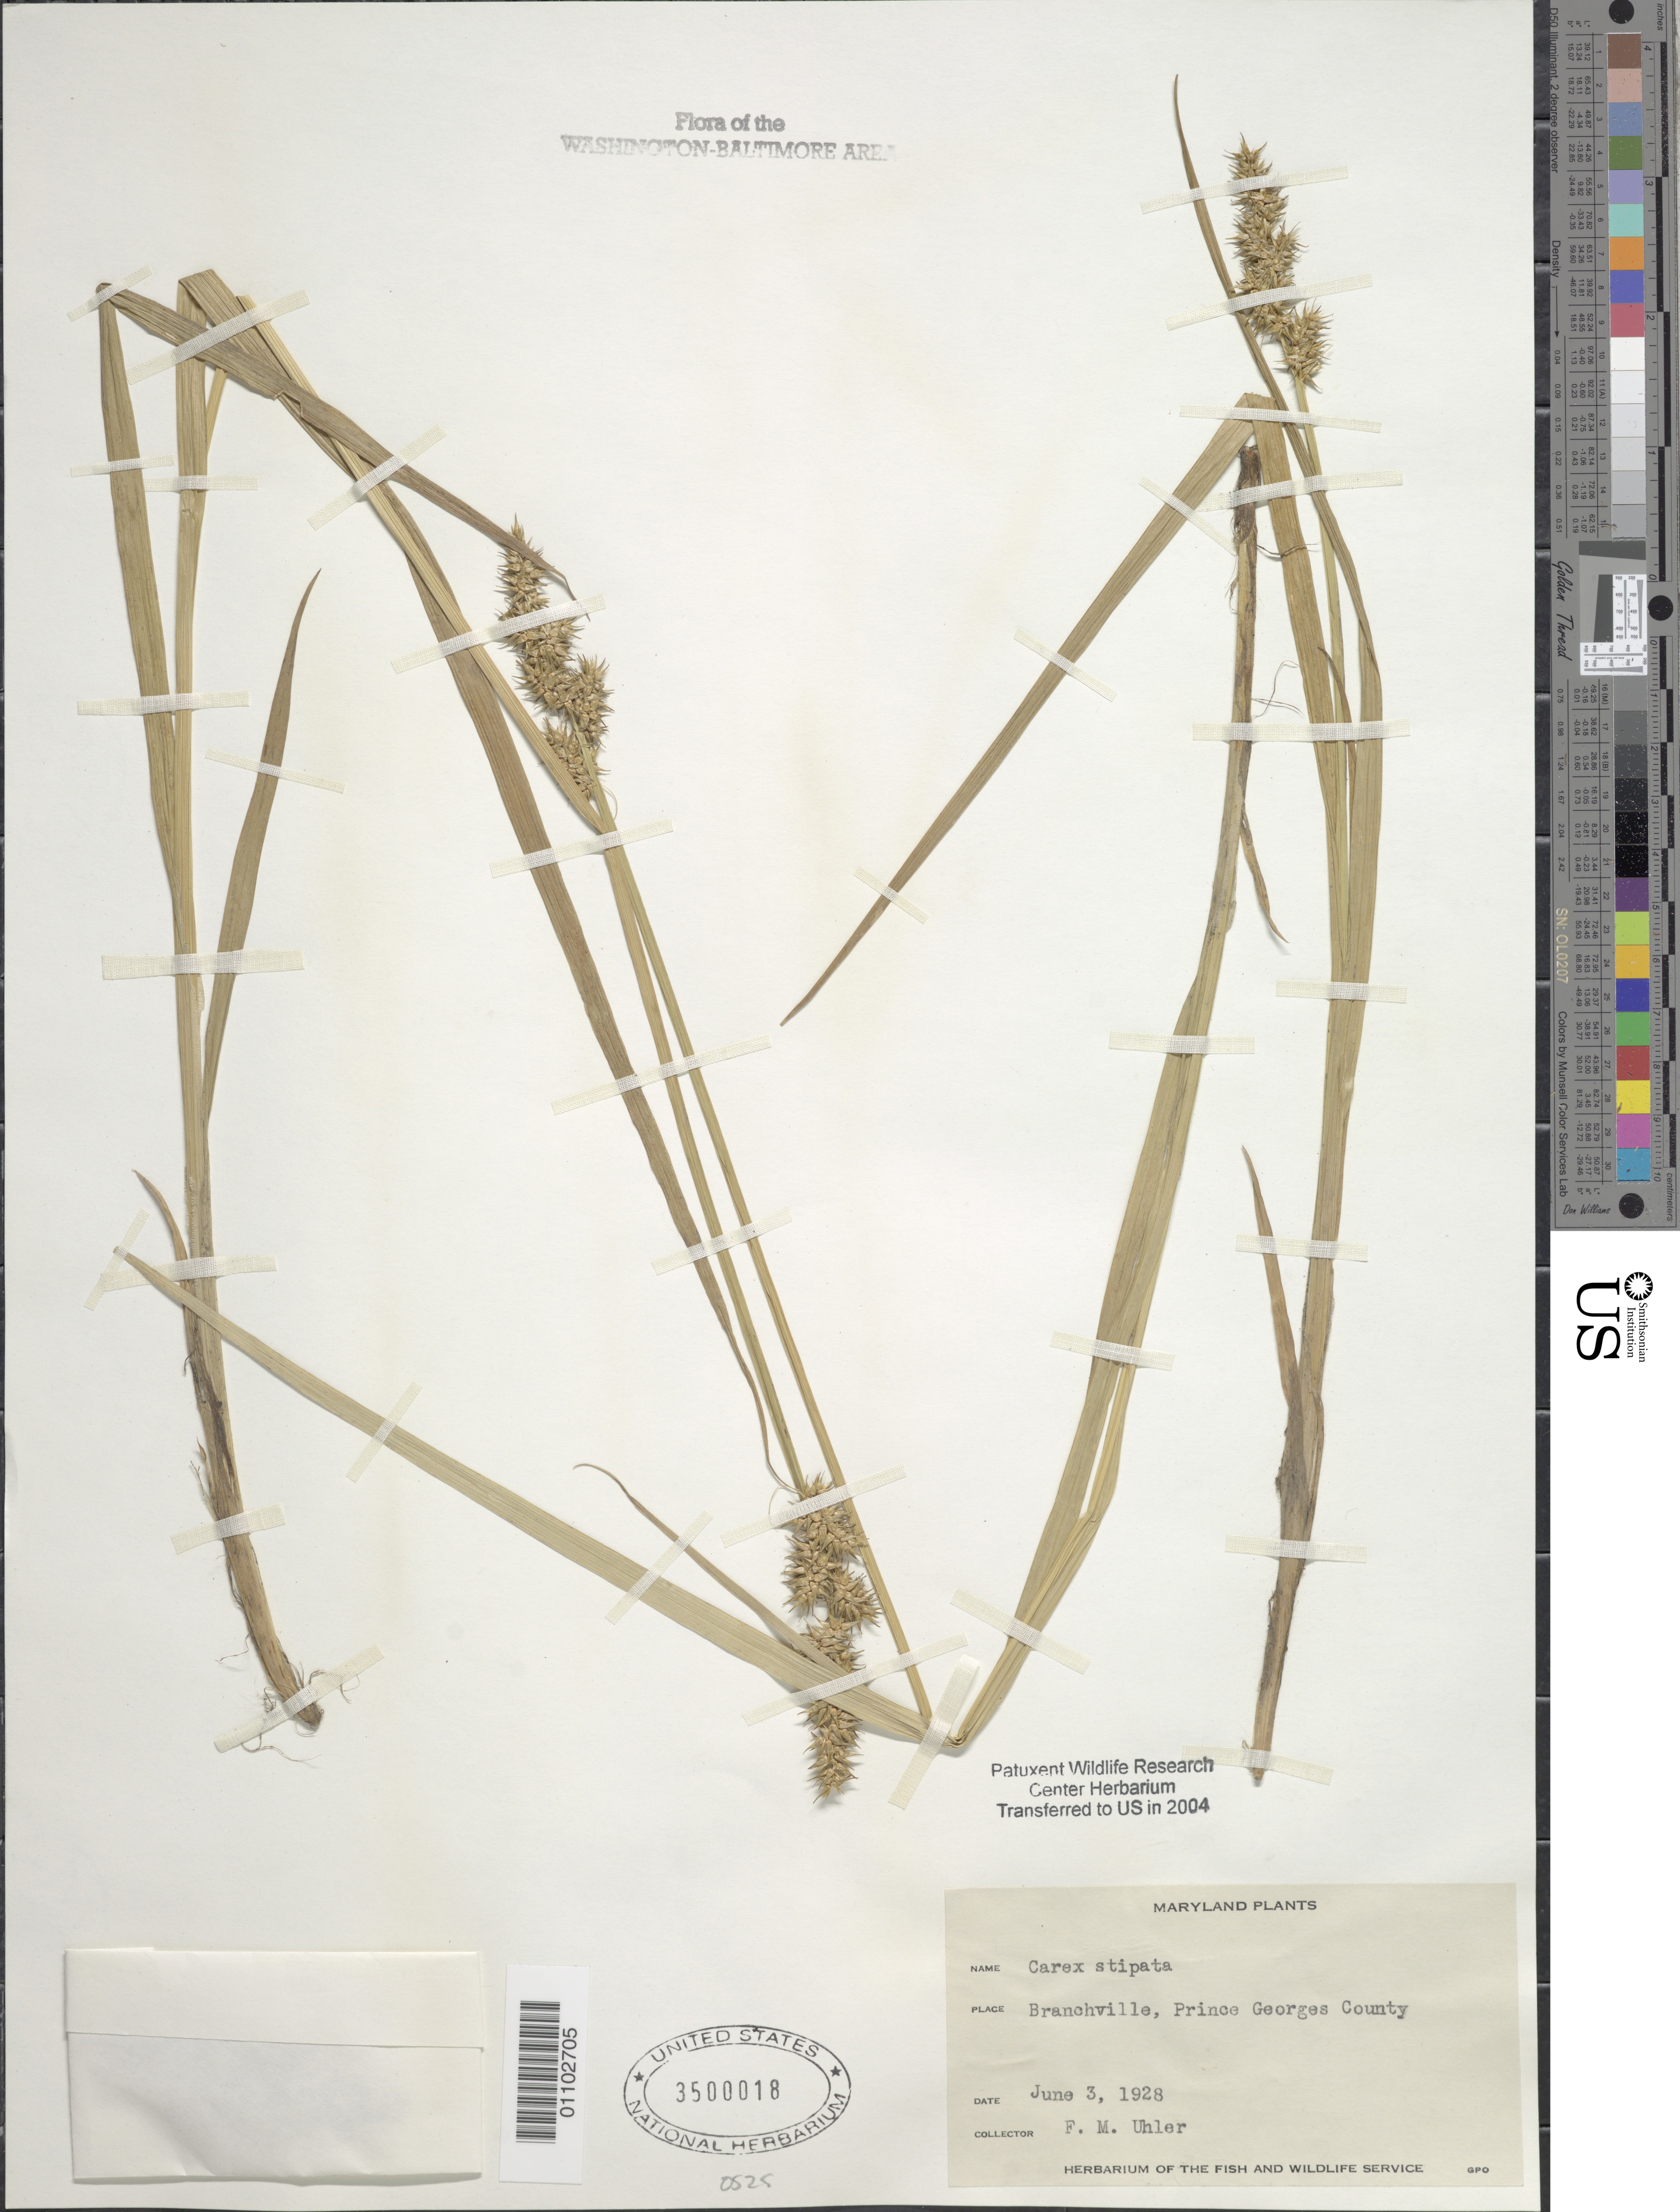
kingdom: Plantae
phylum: Tracheophyta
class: Liliopsida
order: Poales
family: Cyperaceae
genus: Carex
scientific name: Carex stipata var. stipata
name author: Muhl. ex Willd.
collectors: F. Uhler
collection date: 1928-06-03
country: United States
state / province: Maryland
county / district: Prince George's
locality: Branchville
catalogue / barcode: US 3500018